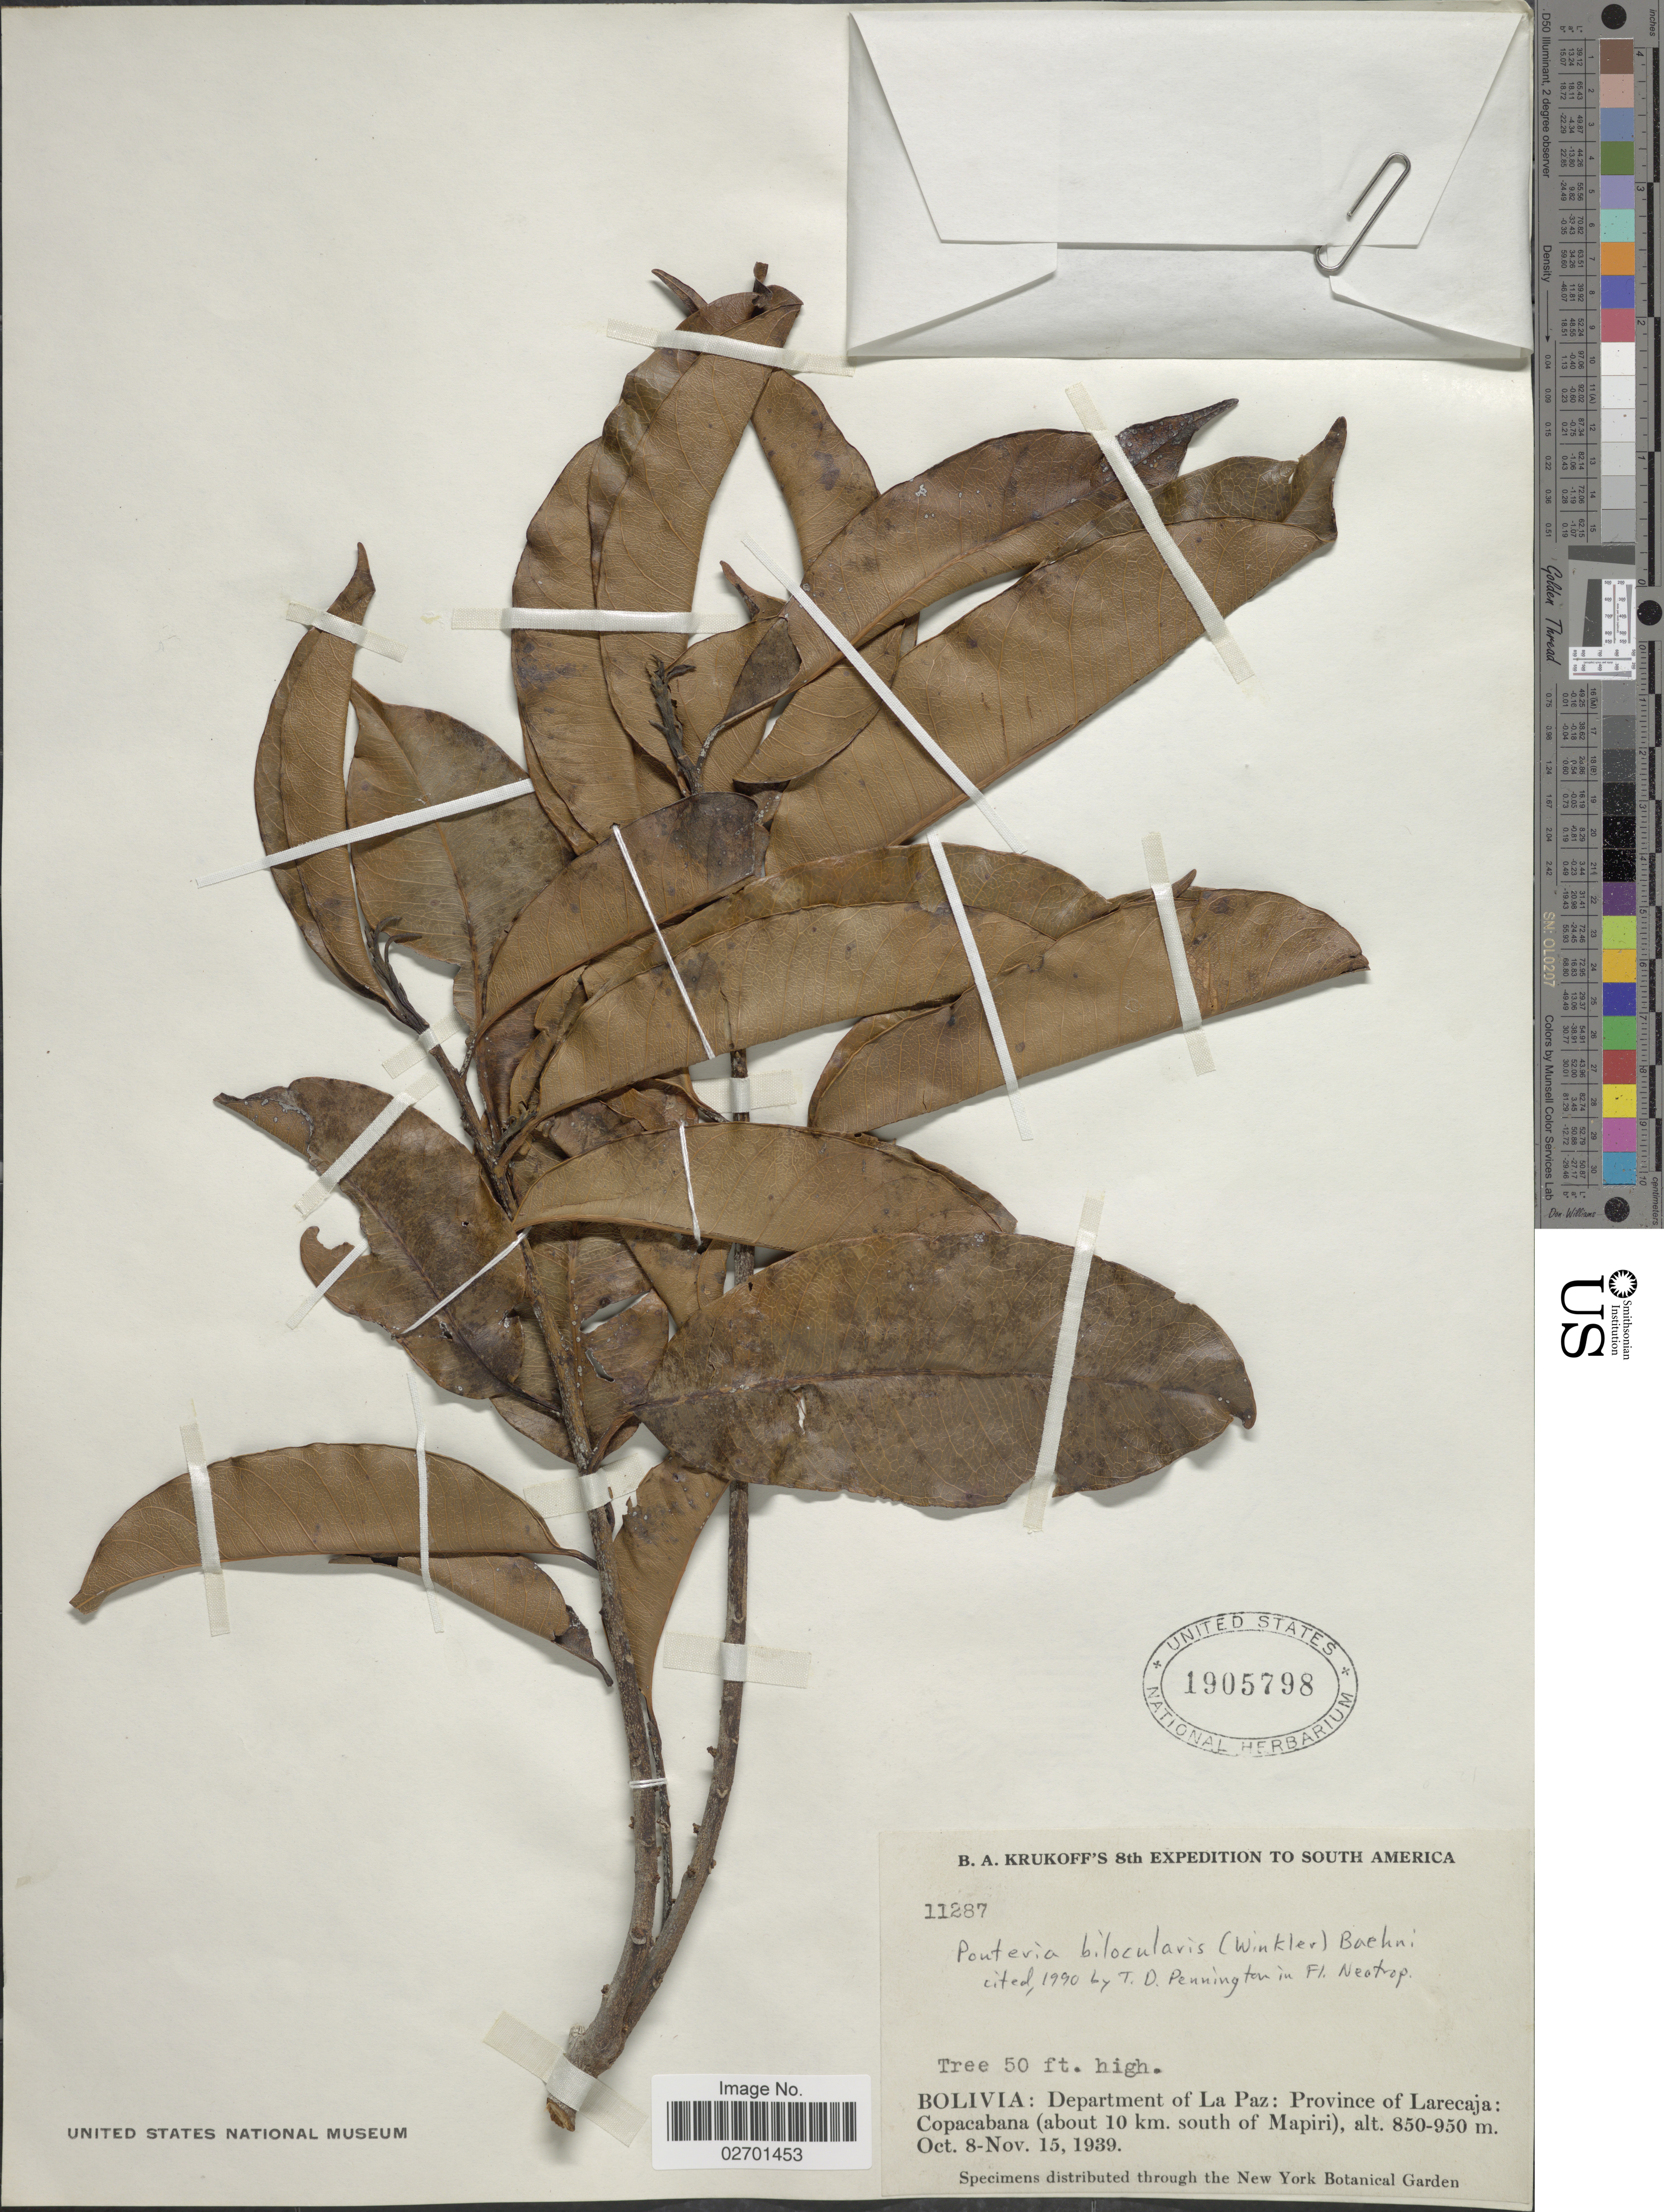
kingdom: Plantae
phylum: Tracheophyta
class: Magnoliopsida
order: Ericales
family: Sapotaceae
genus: Pouteria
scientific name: Pouteria bilocularis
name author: (H.J.P. Winkl.) Baehni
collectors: B. A. Krukoff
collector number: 11287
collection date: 1939-10-08/1939-11-15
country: Bolivia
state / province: La Paz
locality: Province of Larecaja: Copacabana (about 10 km. south of Mapiri).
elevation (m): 850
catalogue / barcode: US 1905798